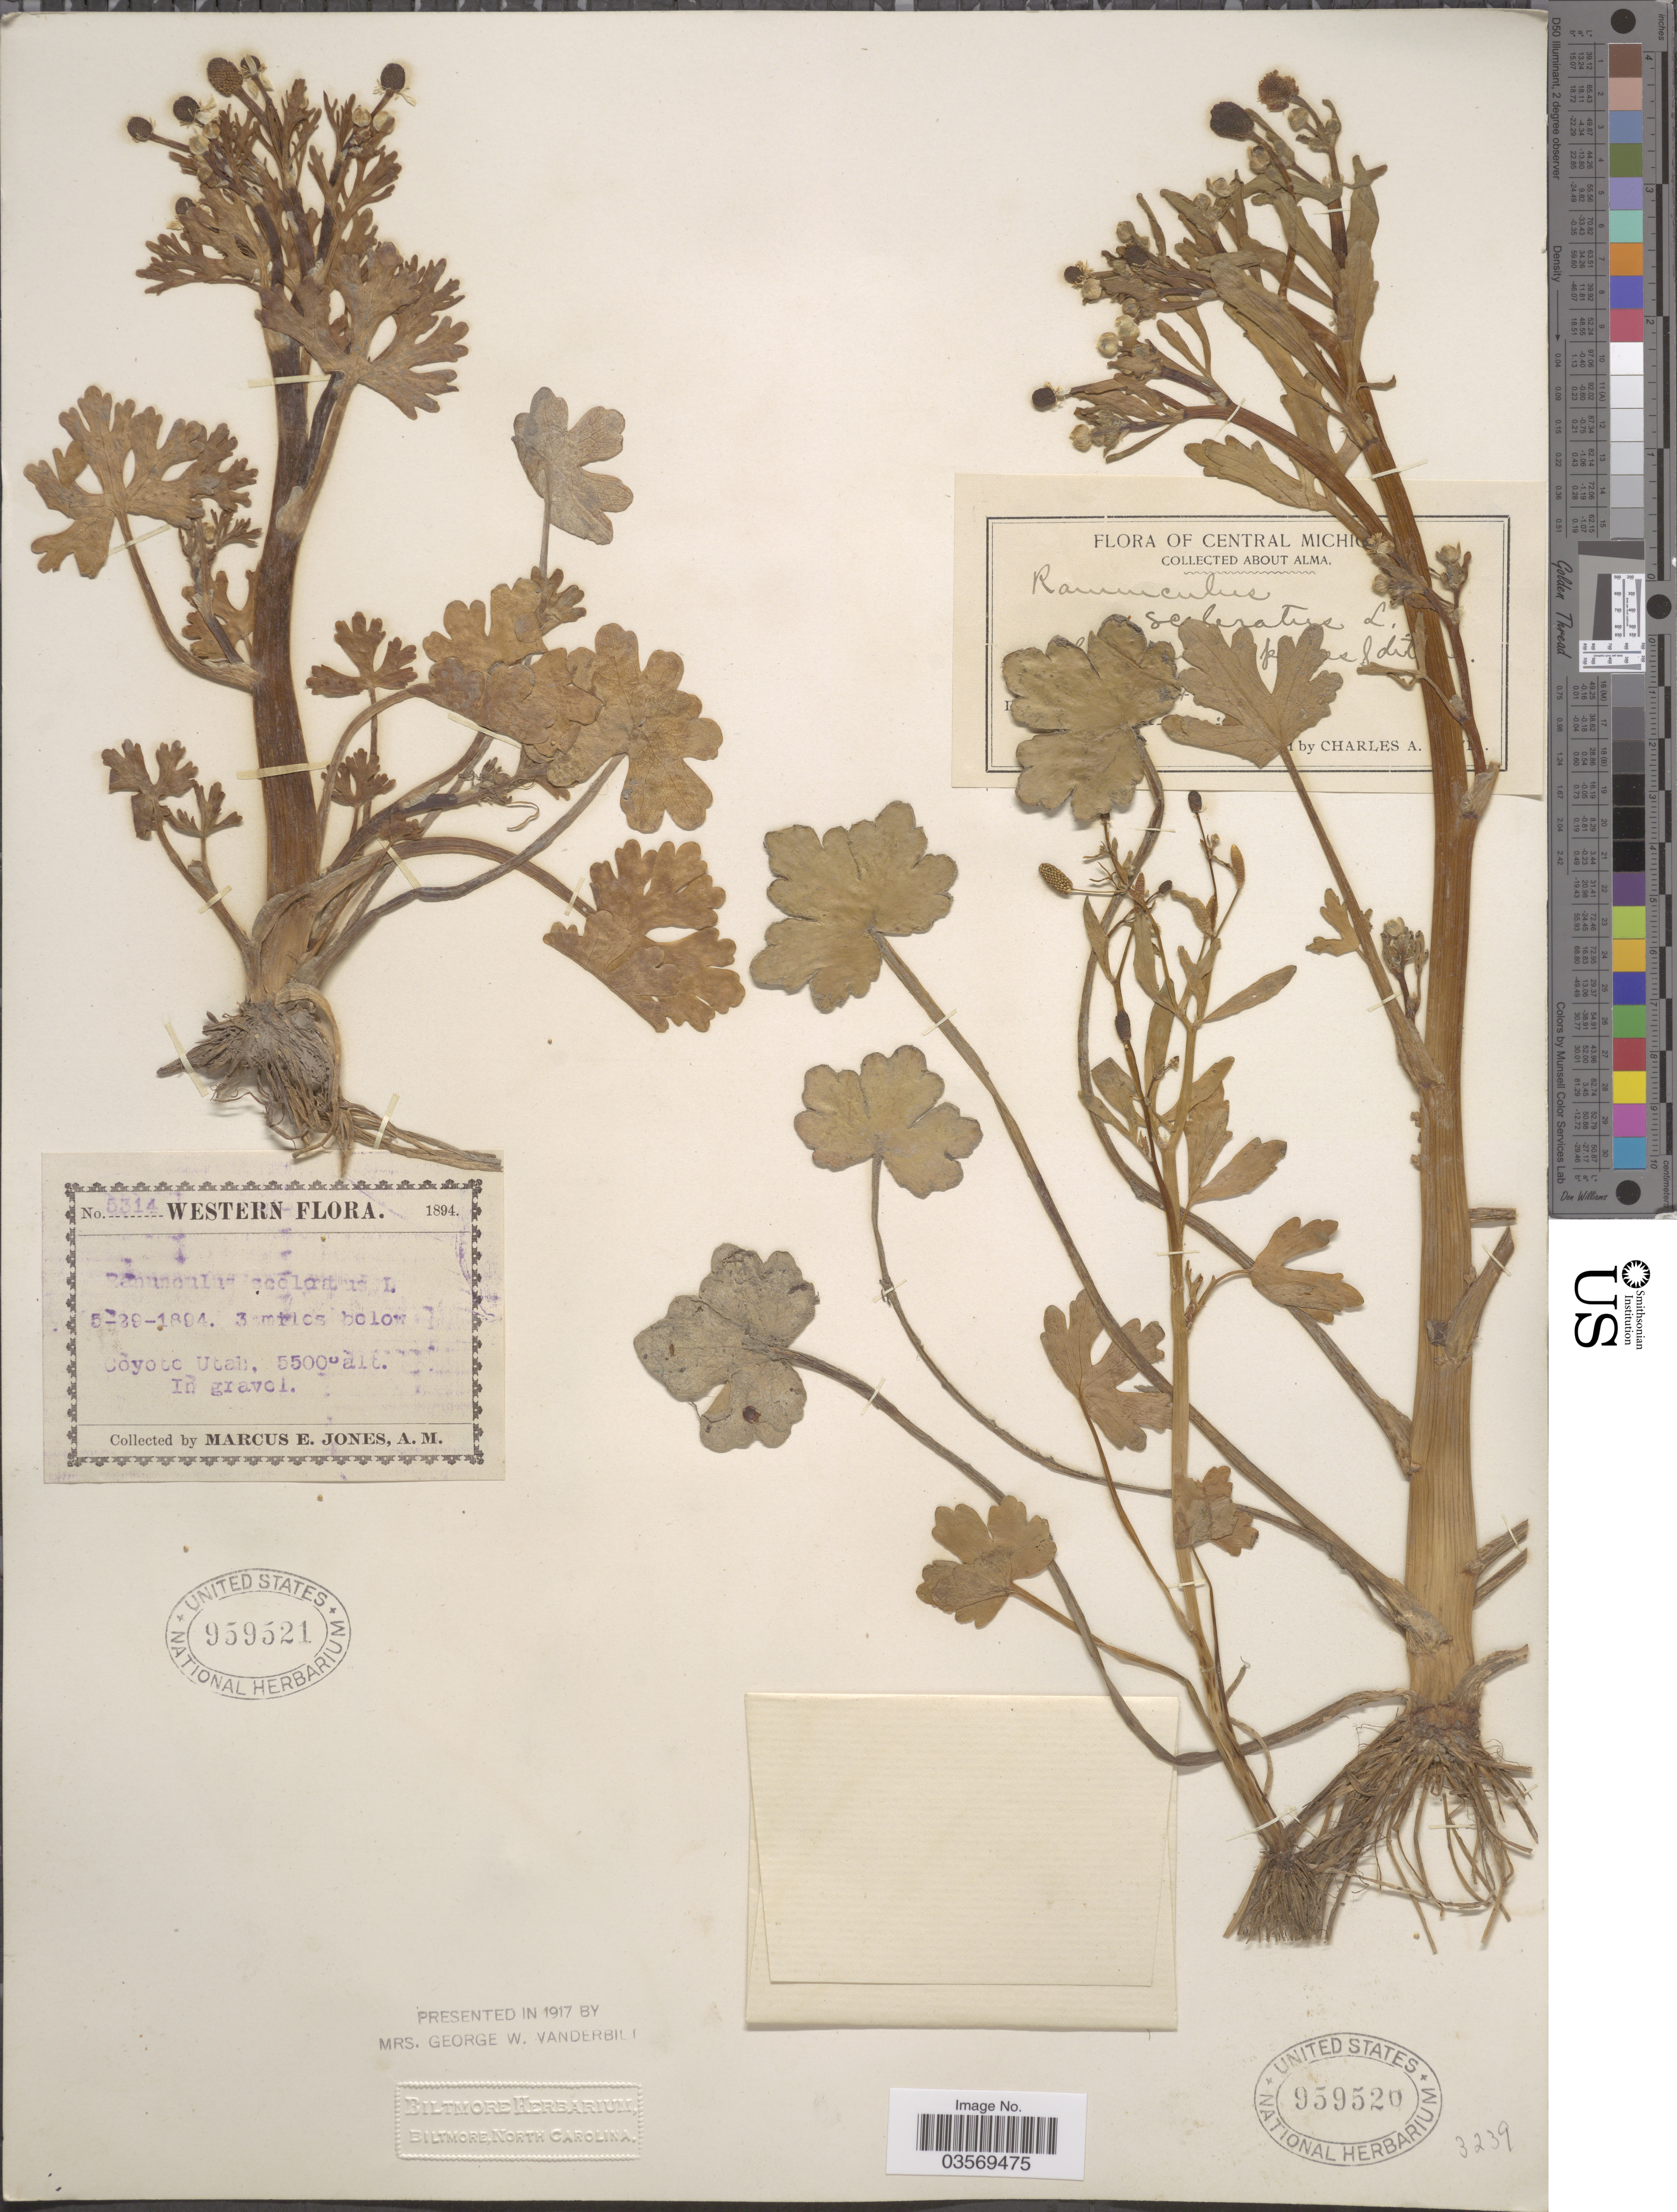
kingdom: Plantae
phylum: Tracheophyta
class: Magnoliopsida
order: Ranunculales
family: Ranunculaceae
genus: Ranunculus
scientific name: Ranunculus sceleratus var. multifidus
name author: Nutt.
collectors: C. Davis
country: United States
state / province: Michigan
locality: Central Michigan, About Alma. [illegible text]